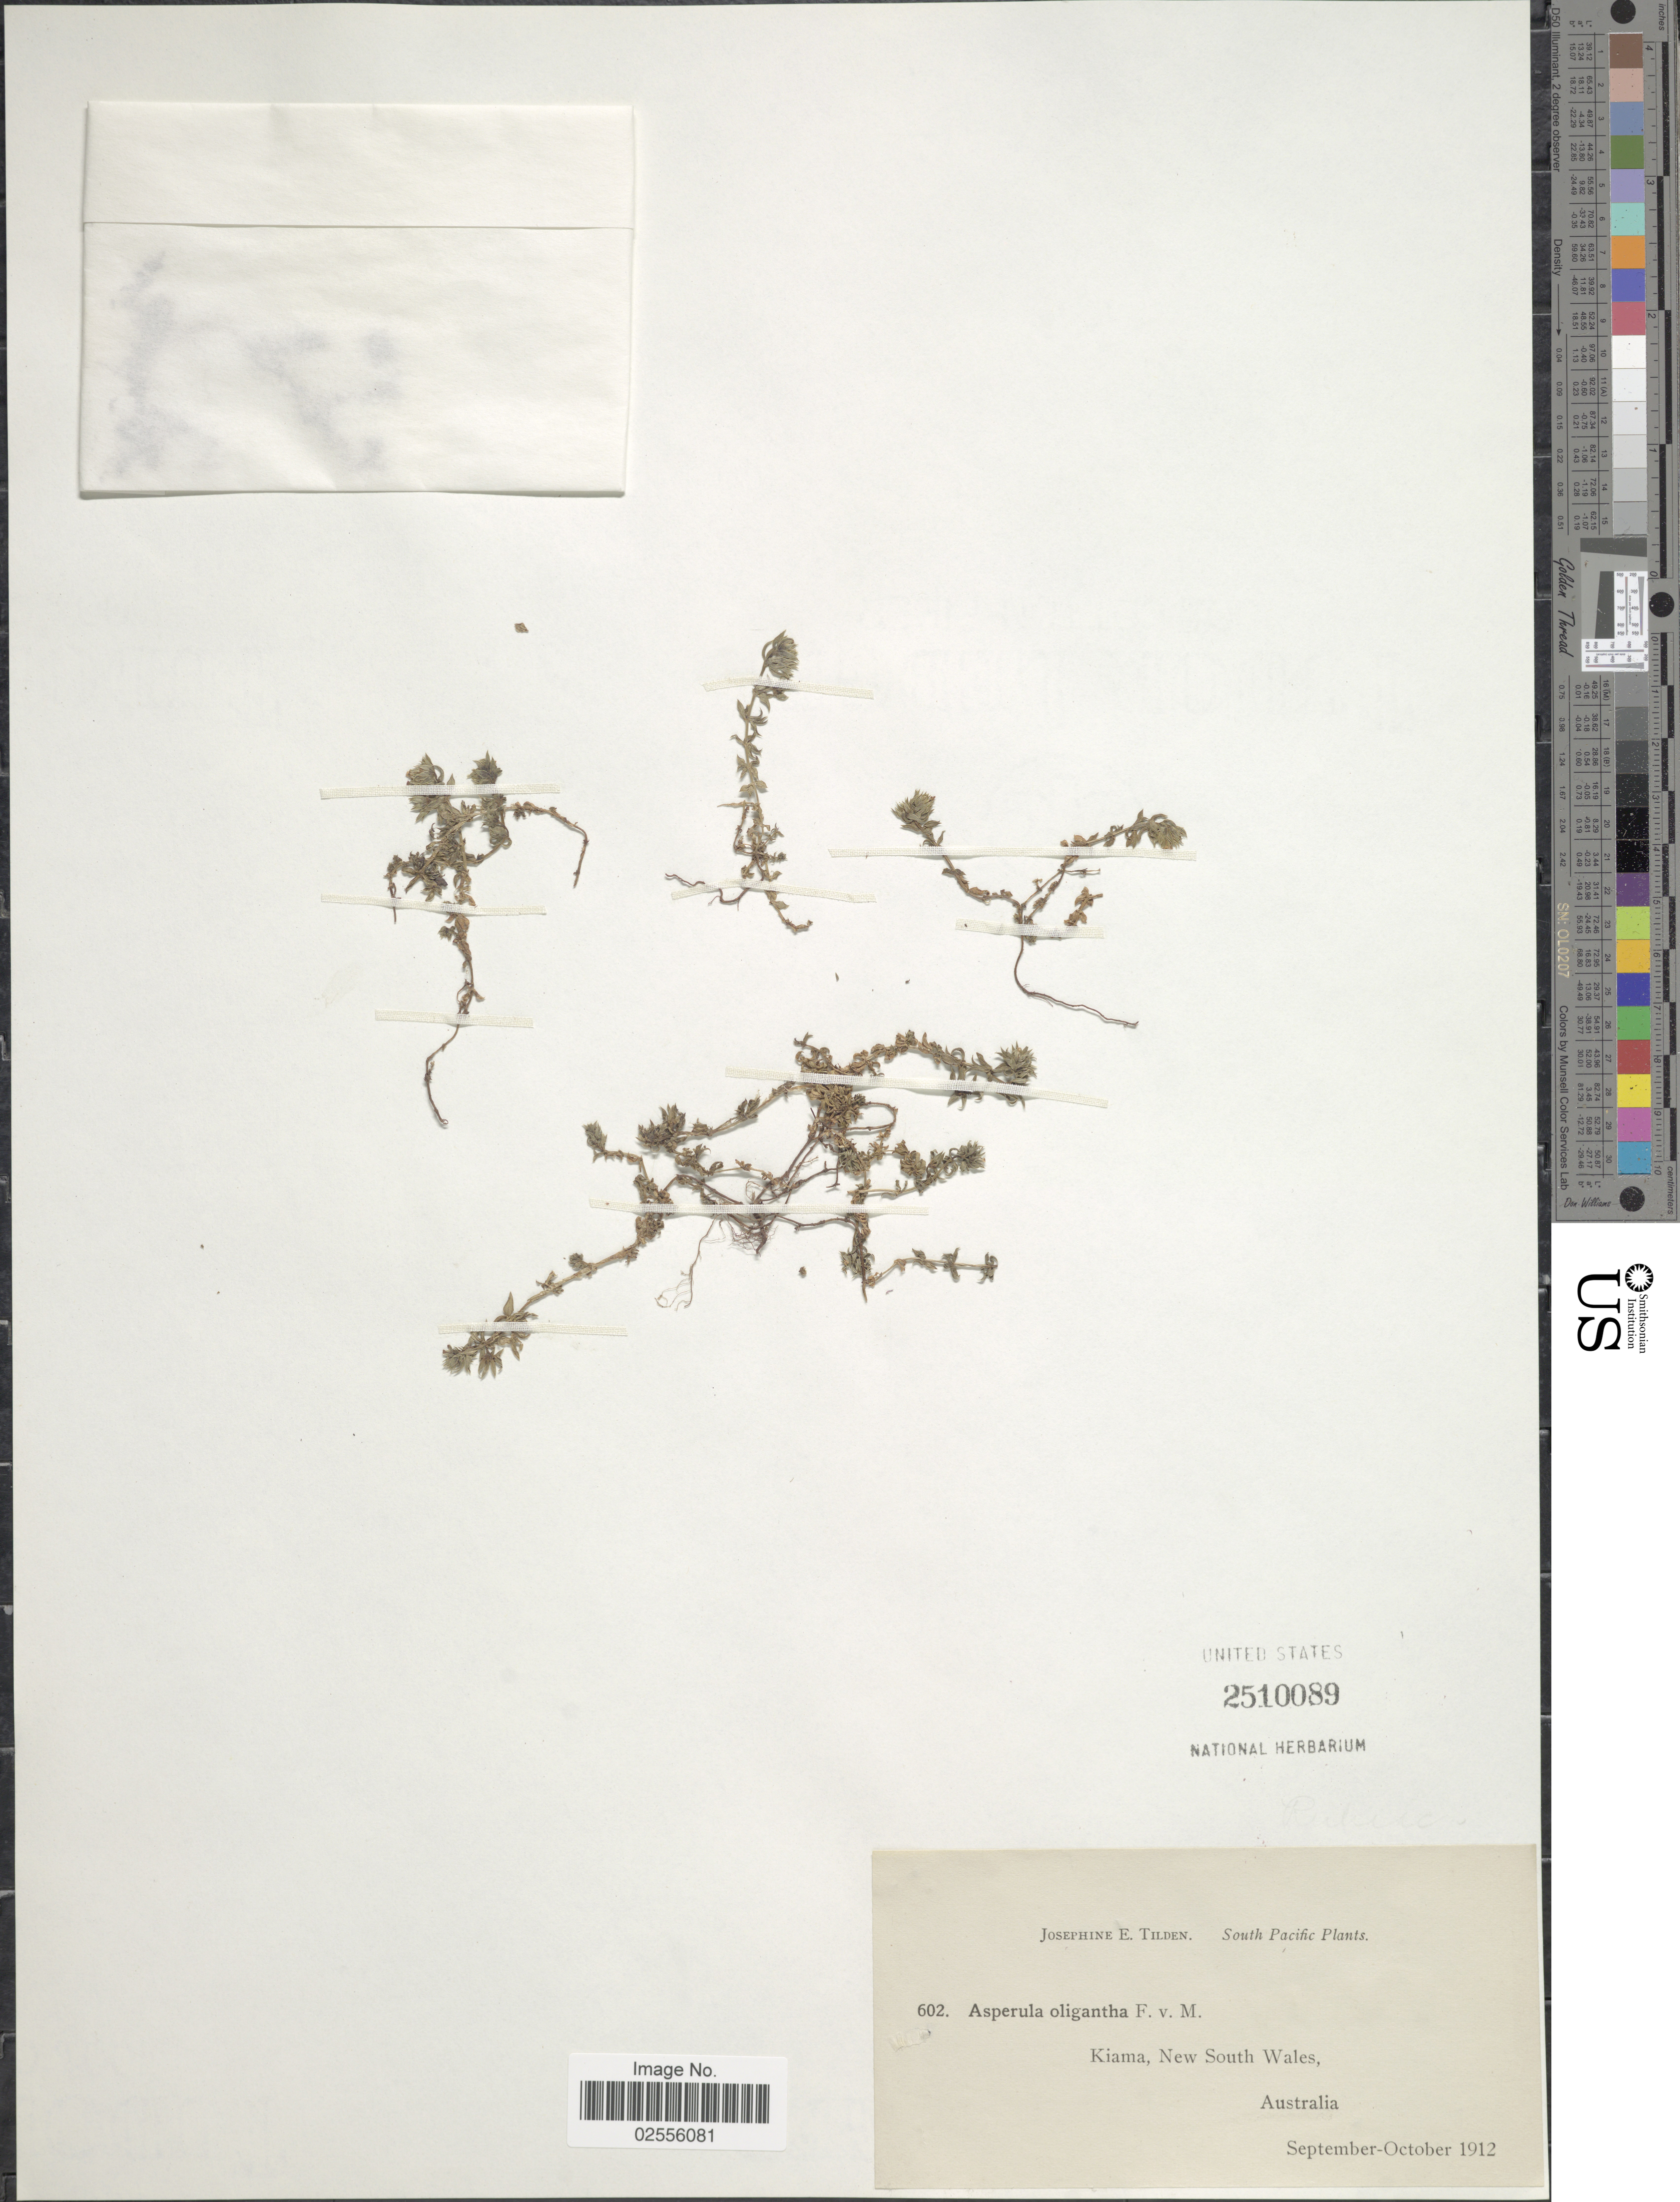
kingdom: Plantae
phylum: Tracheophyta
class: Magnoliopsida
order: Gentianales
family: Rubiaceae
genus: Asperula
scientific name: Asperula oligantha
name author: F. Muell. ex Miq.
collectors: J. E. Tilden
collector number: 602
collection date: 1912-09/1912-10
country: Australia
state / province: New South Wales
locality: South Pacific, Kiama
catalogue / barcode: US 2510089